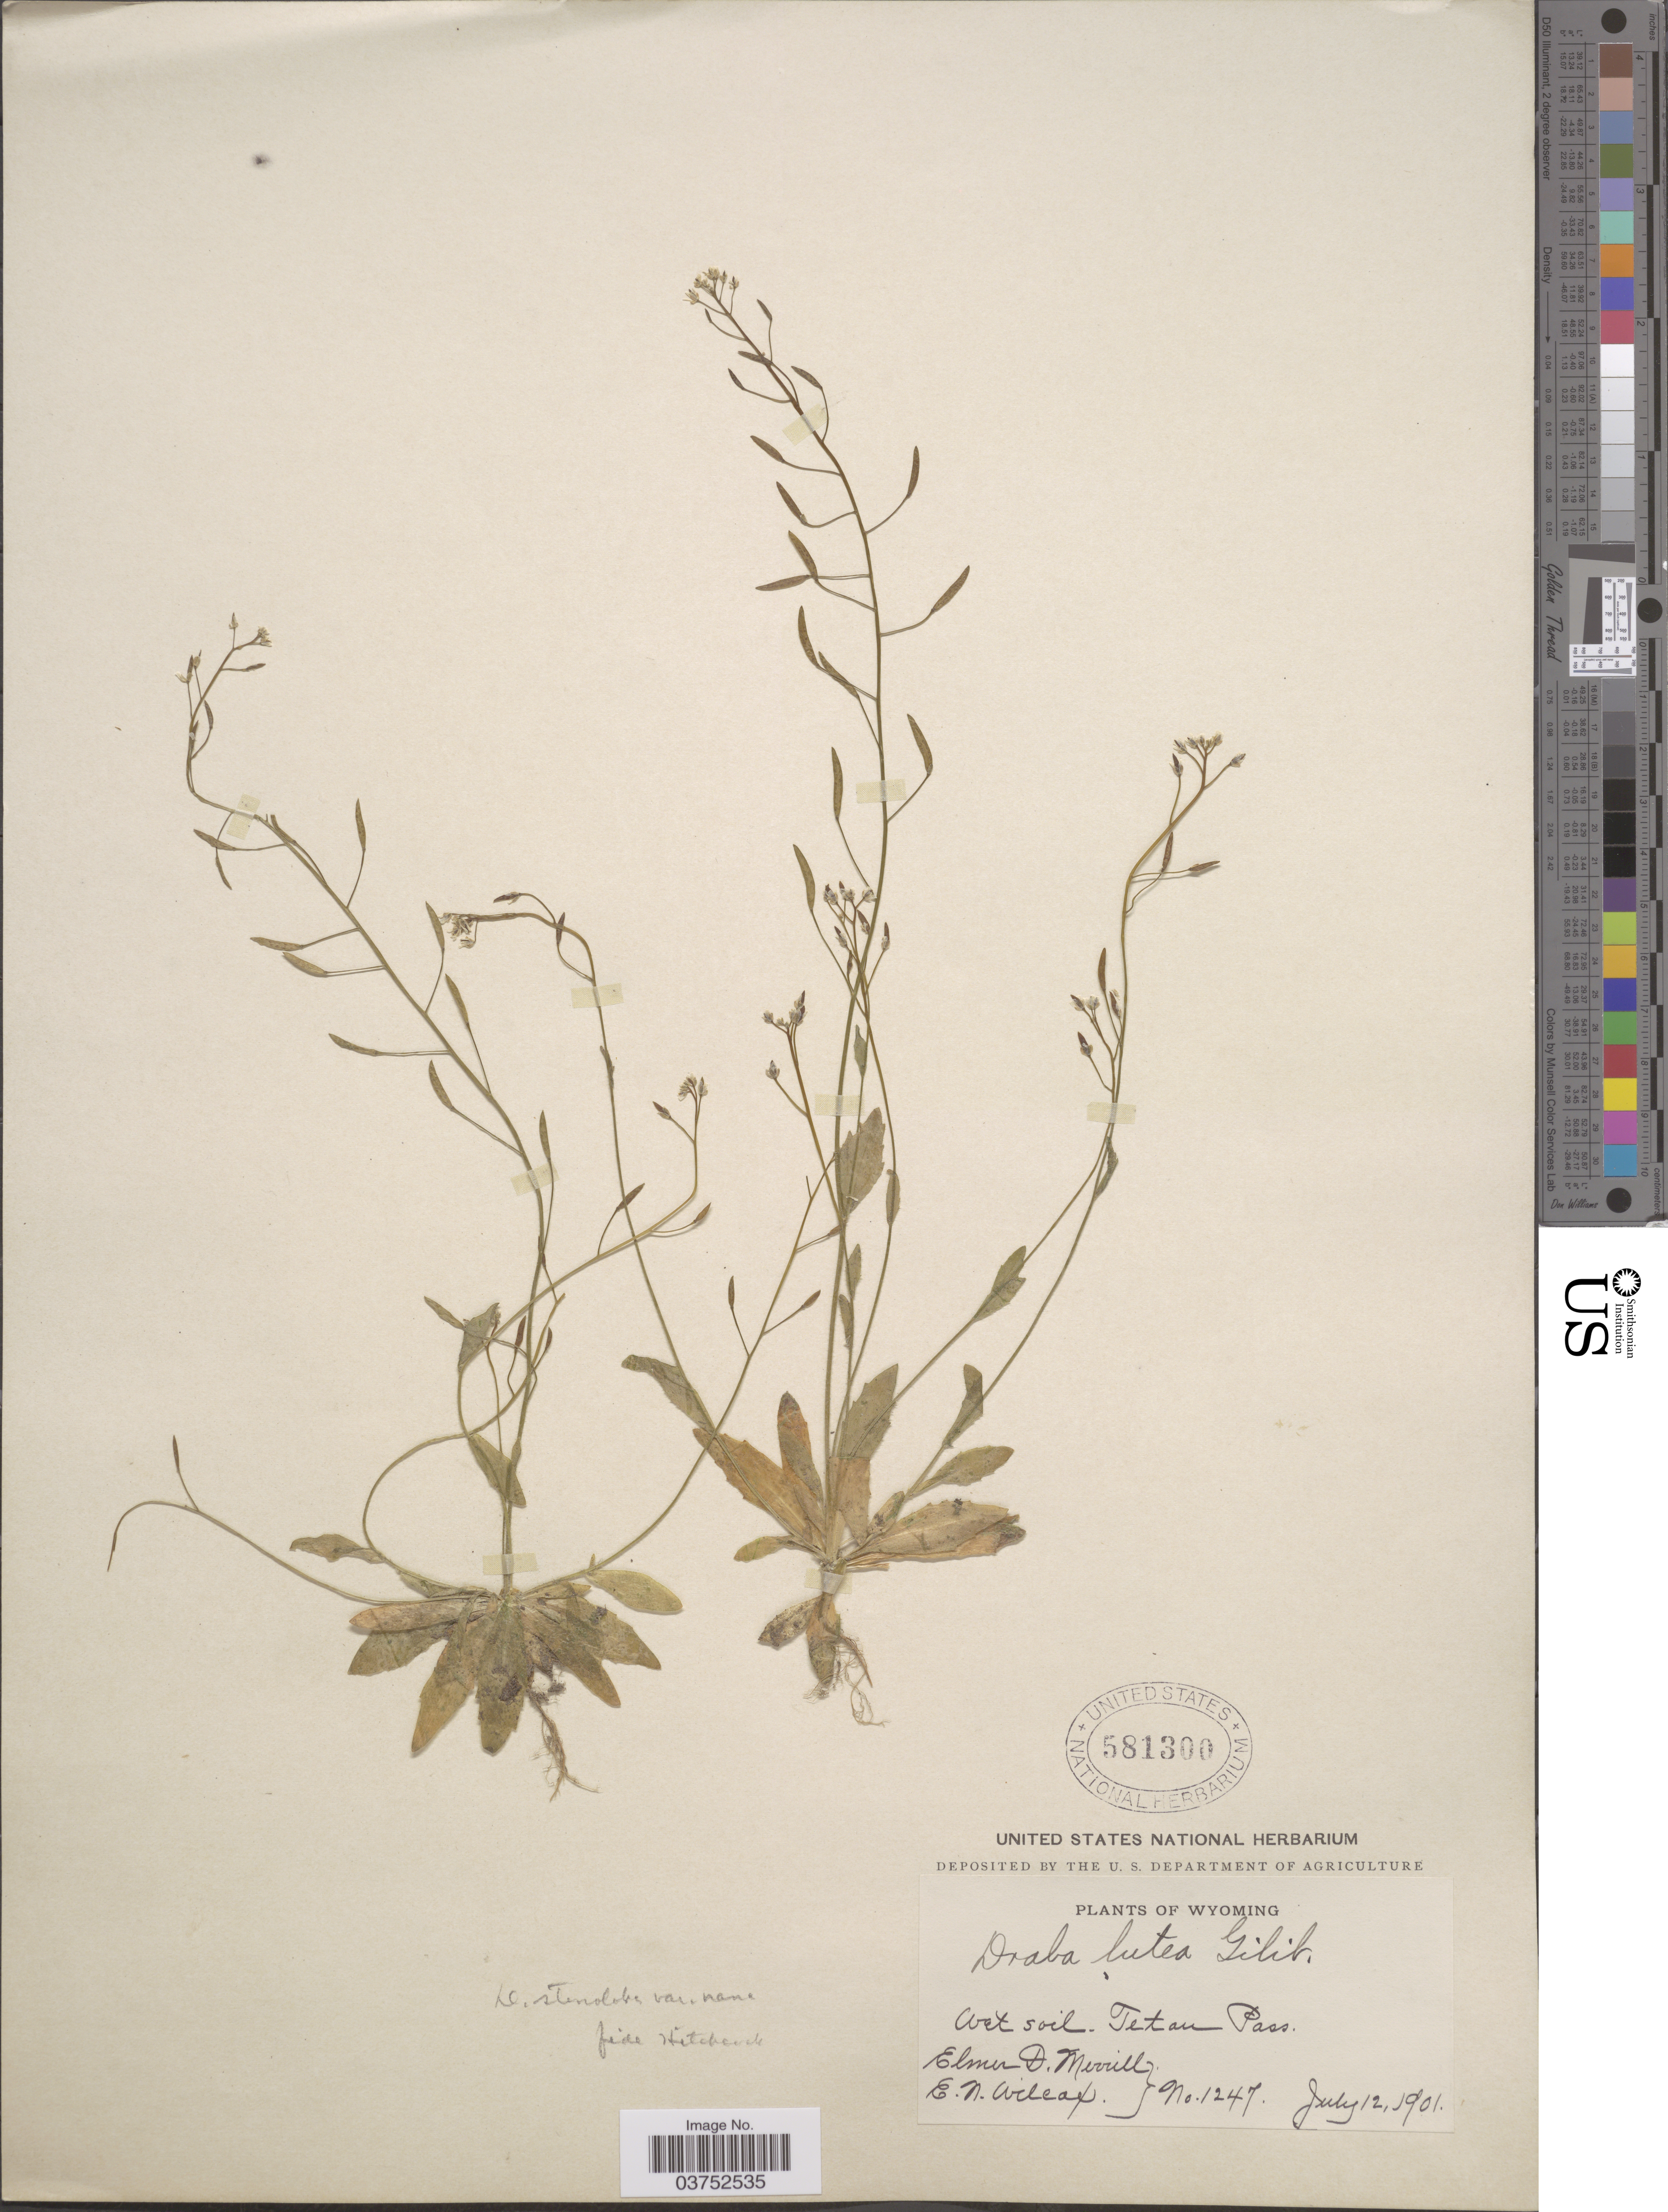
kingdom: Plantae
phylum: Tracheophyta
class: Magnoliopsida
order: Brassicales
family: Brassicaceae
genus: Draba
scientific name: Draba stenoloba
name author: Ledeb.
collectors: E. D. Merrill & E. Wilcox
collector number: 1247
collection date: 1901-07-12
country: United States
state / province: Wyoming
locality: Teton Pass.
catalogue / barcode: US 581300